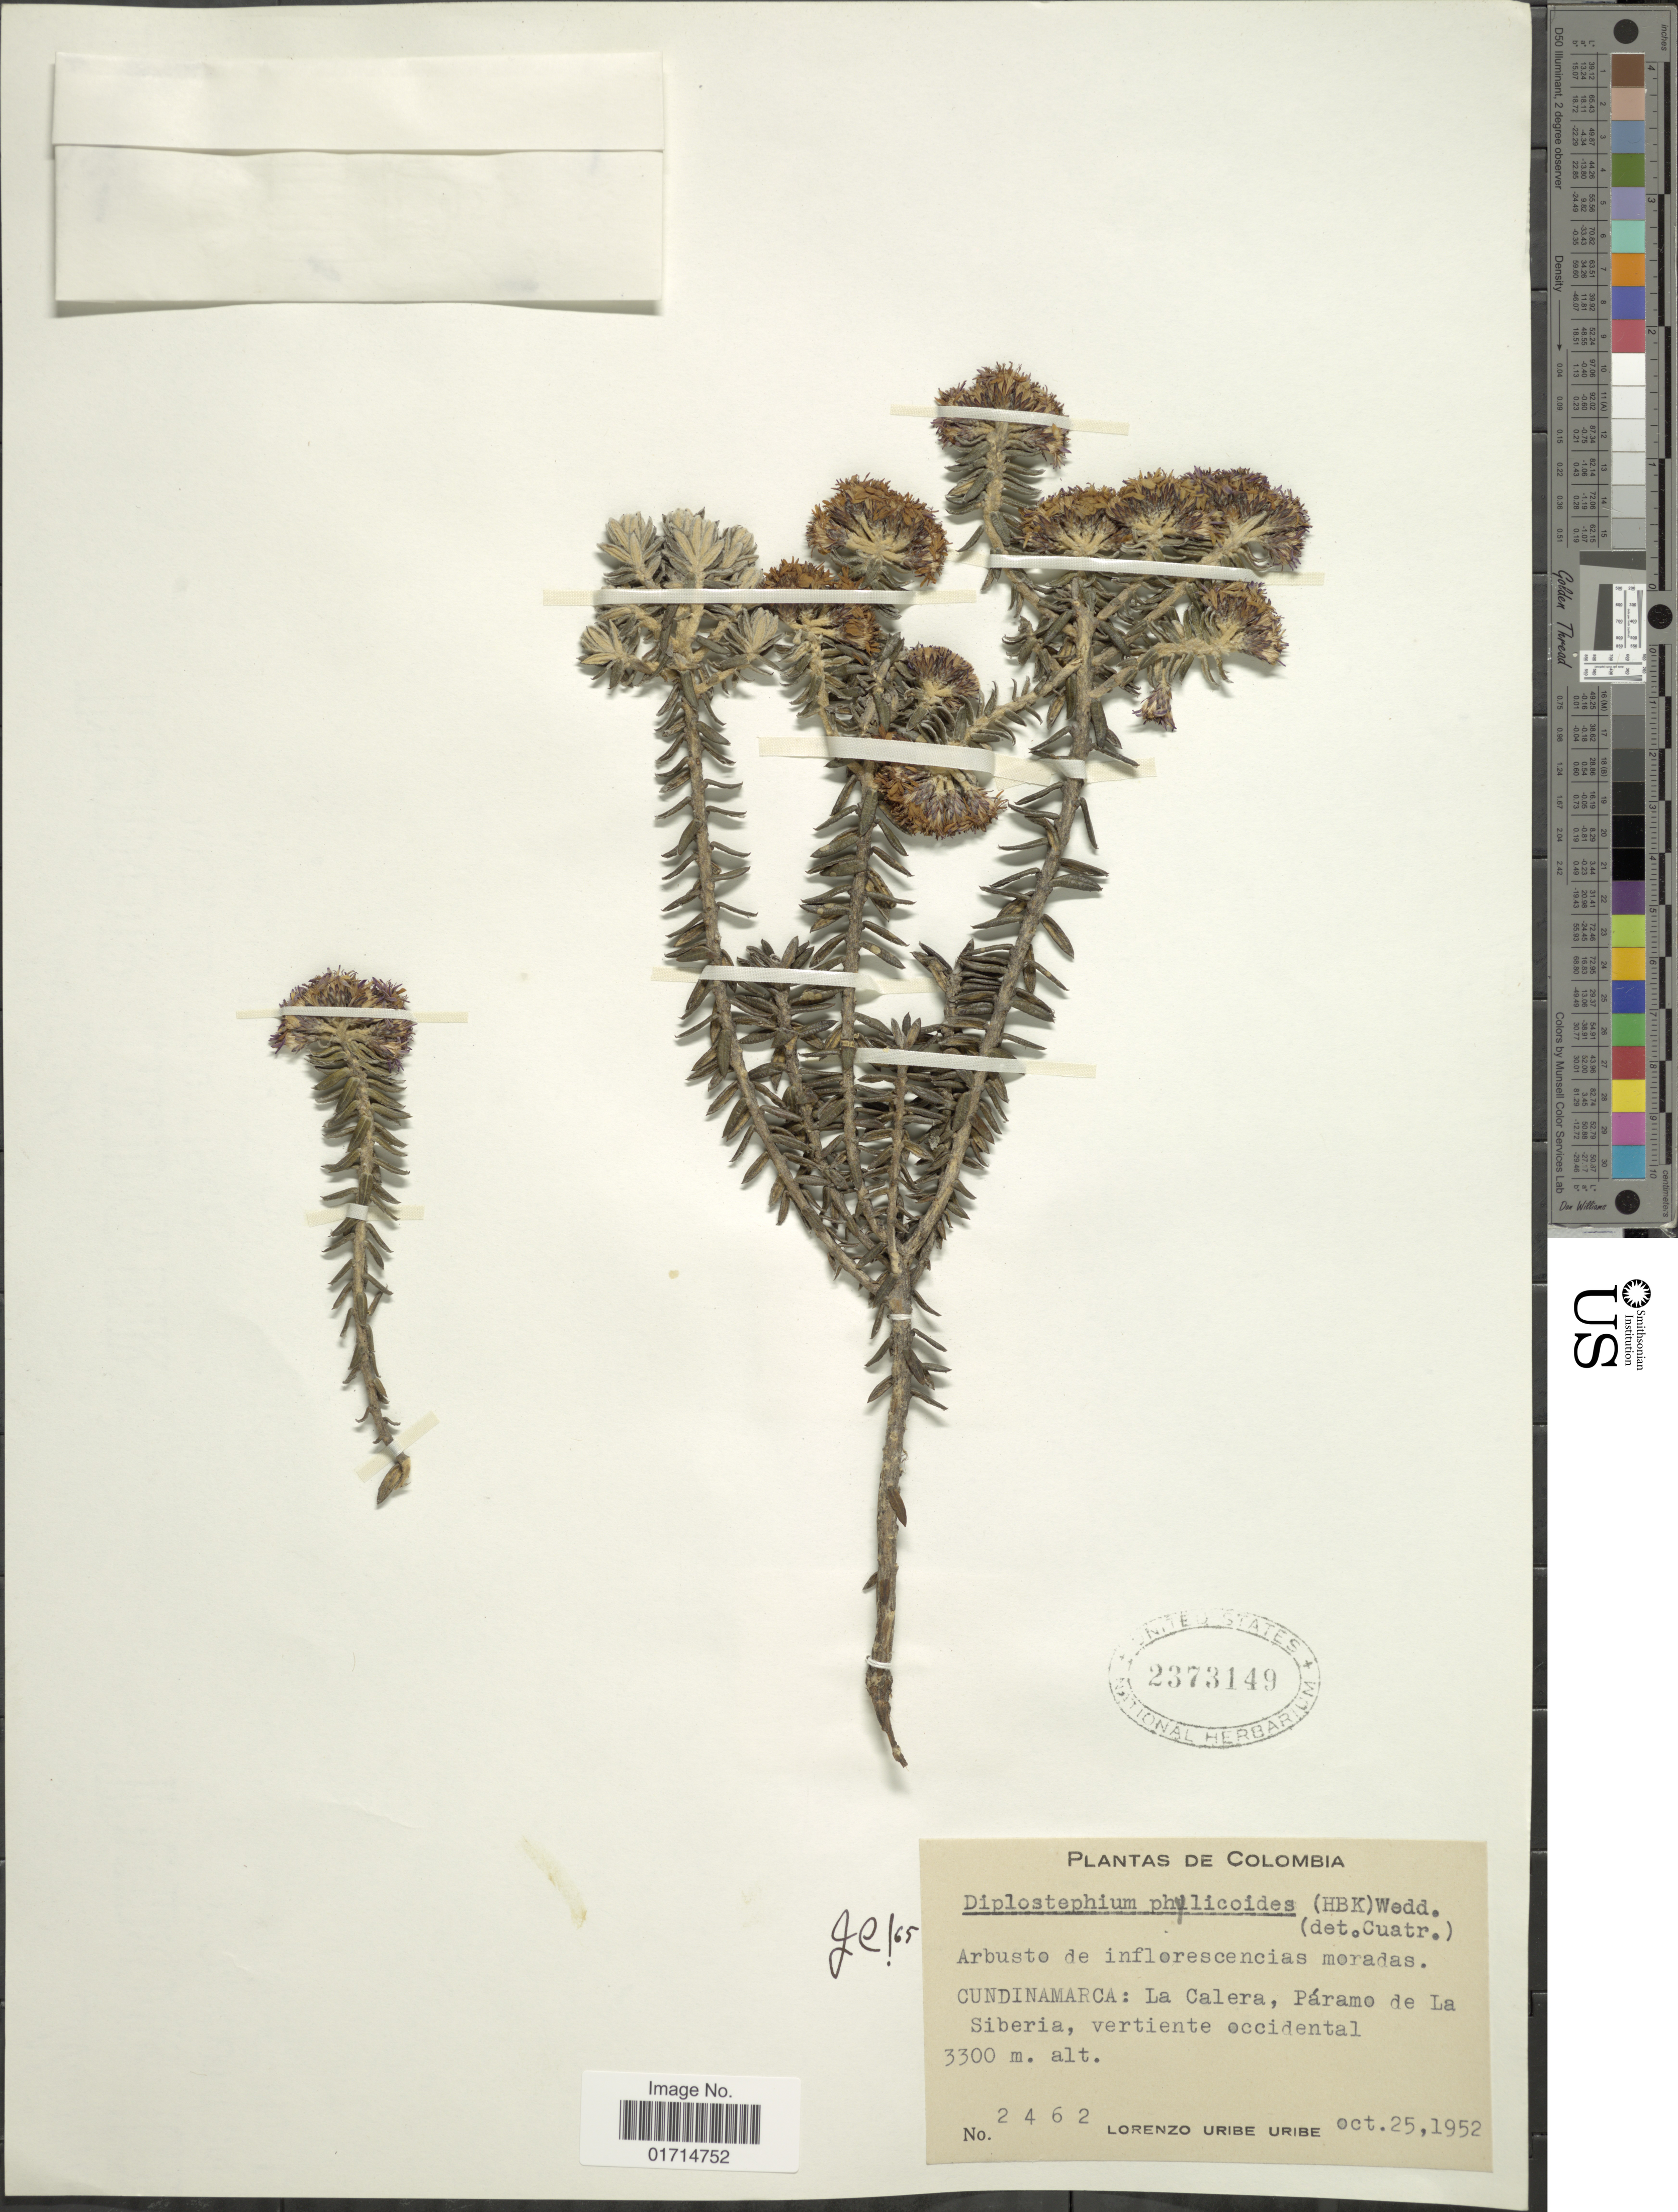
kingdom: Plantae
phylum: Tracheophyta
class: Magnoliopsida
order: Asterales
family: Asteraceae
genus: Diplostephium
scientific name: Diplostephium phylicoides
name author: (Kunth) Wedd.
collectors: L. Uribe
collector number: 2462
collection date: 1952-10-25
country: Colombia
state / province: Cundinamarca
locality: La Calera, Paramo de La Siberia, vertiente occidental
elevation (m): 3300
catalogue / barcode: US 2373149